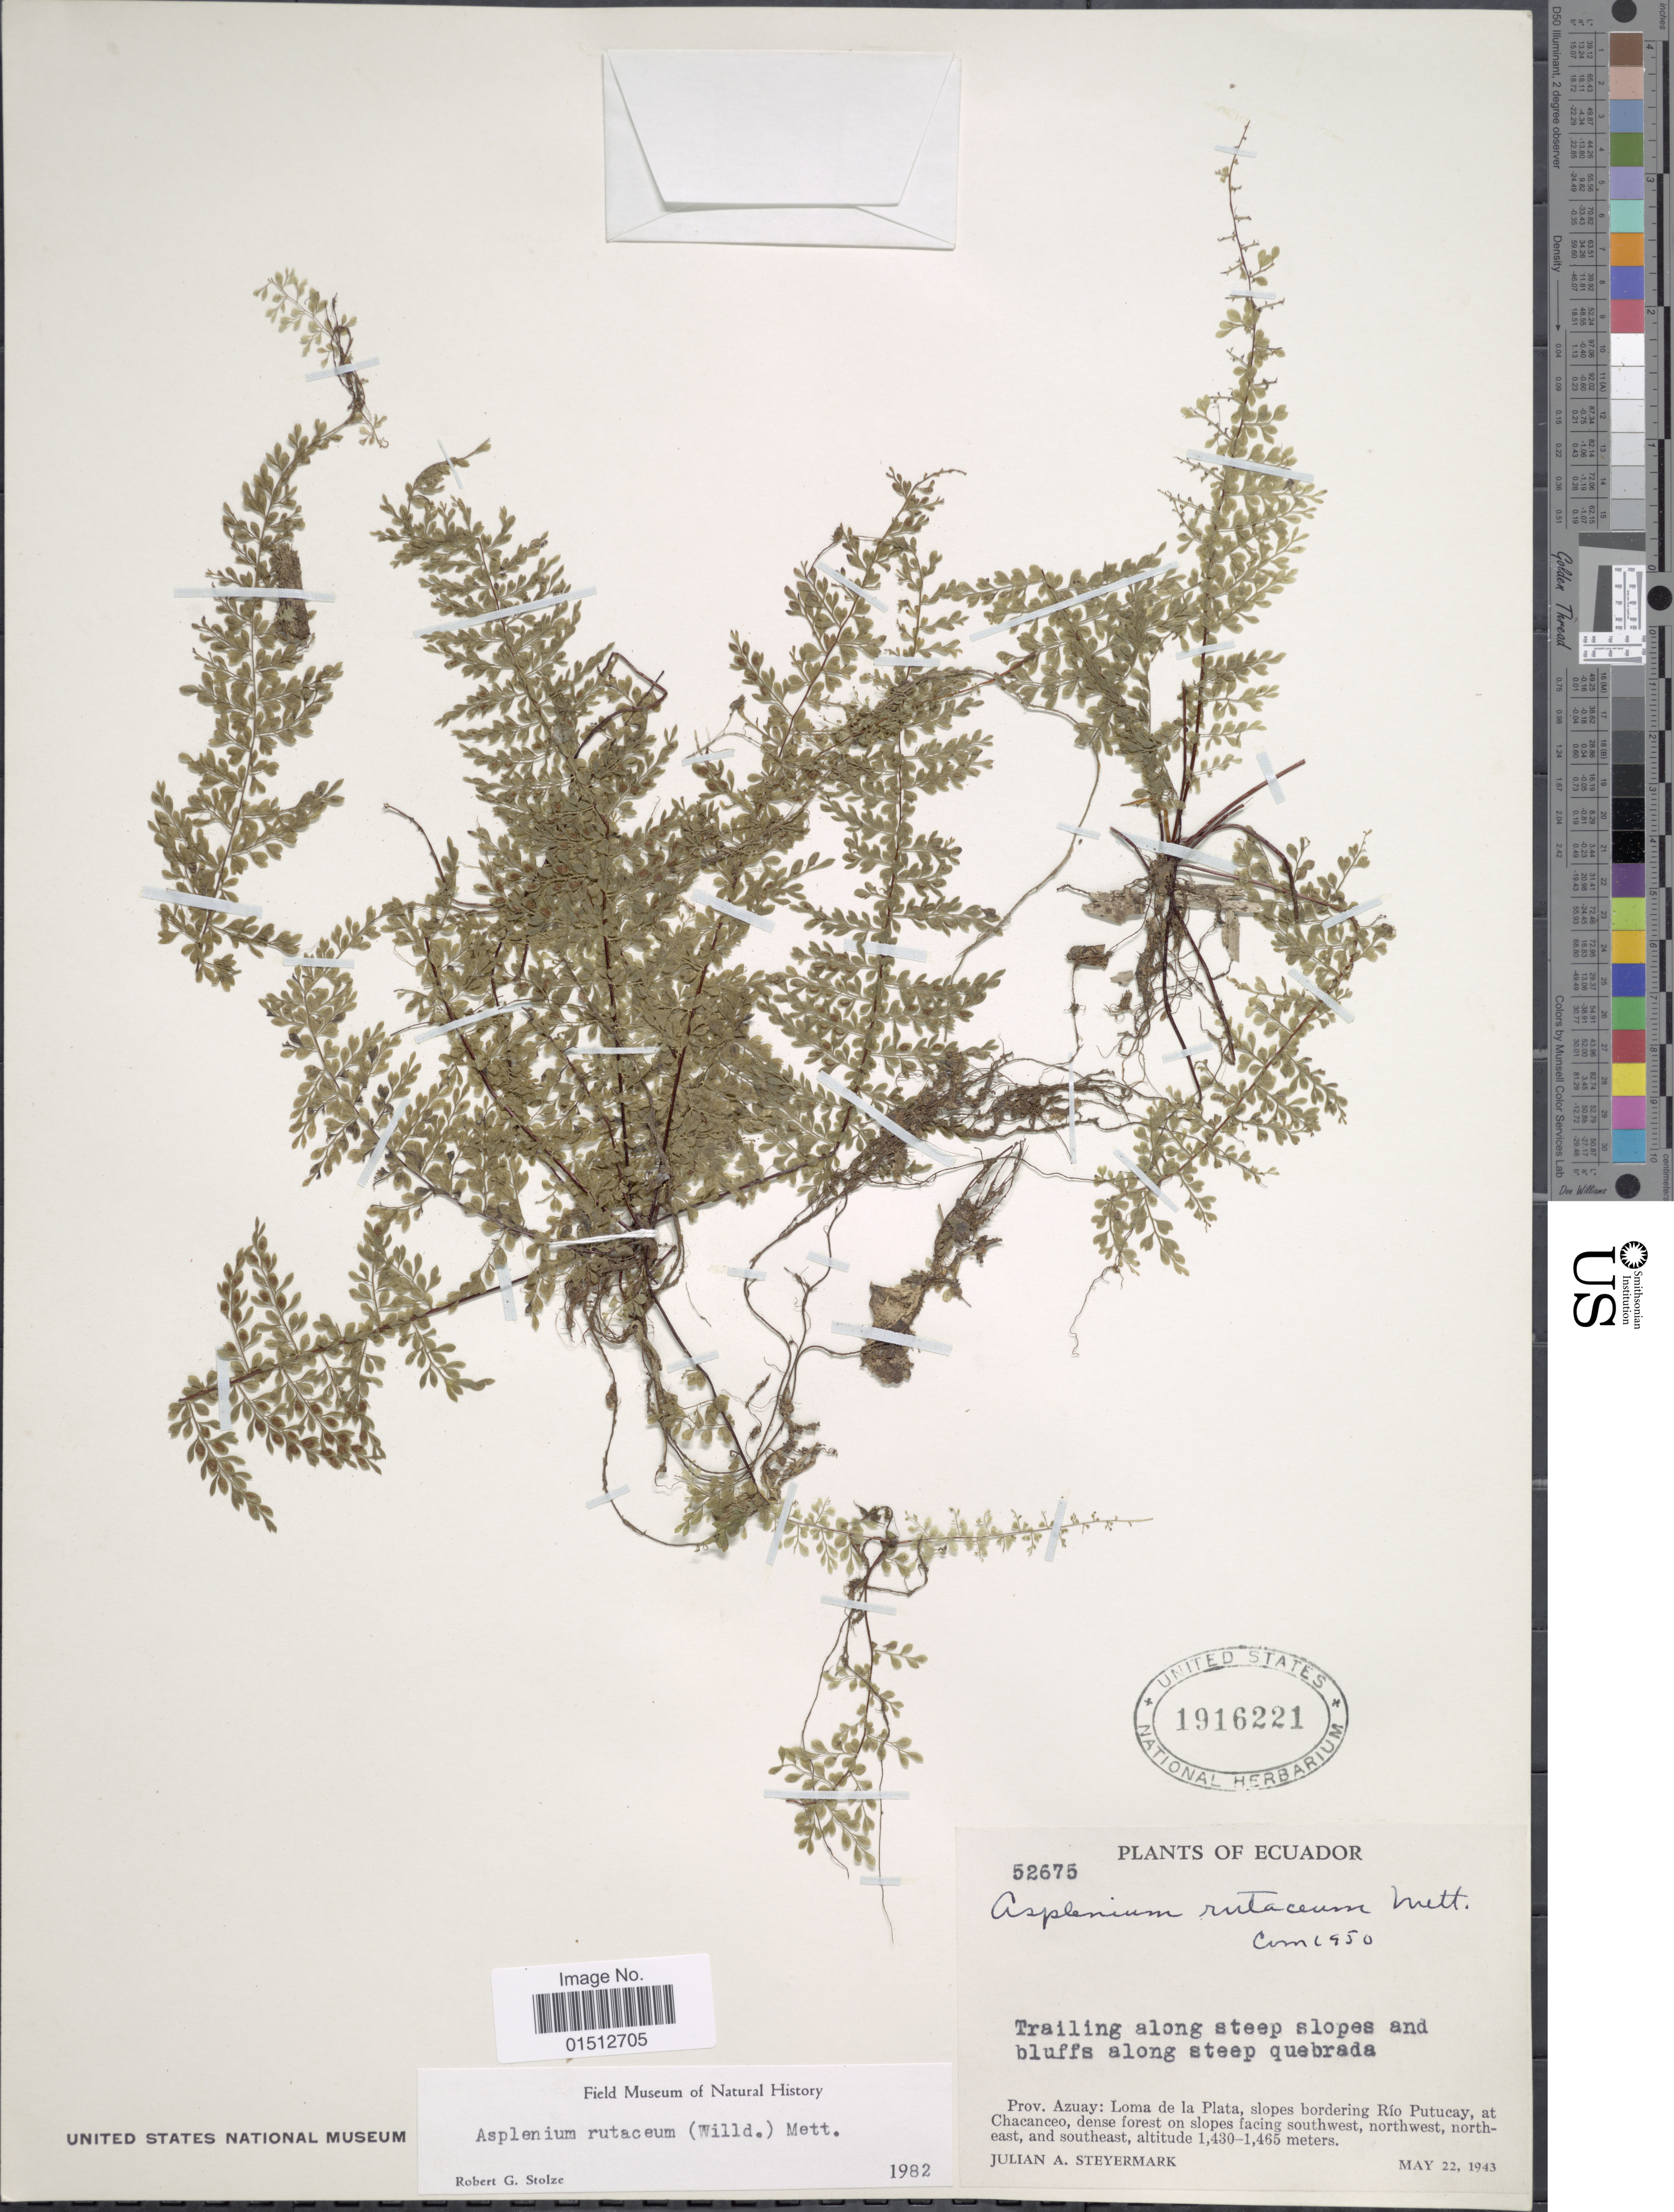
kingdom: Plantae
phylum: Tracheophyta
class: Polypodiopsida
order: Polypodiales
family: Aspleniaceae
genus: Asplenium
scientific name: Asplenium rutaceum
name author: (Willd.) Mett.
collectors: J. Steyermark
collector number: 52675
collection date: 1943-05-22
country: Ecuador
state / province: Azuay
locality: Ecuador, Prov. Azuay: Loma de la Plata, slopes bordering Rio Putucay, at Chacanceo, dense forest on slopes facing southwest, northwest, north-east, and southeast.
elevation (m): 1430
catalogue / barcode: US 1916221